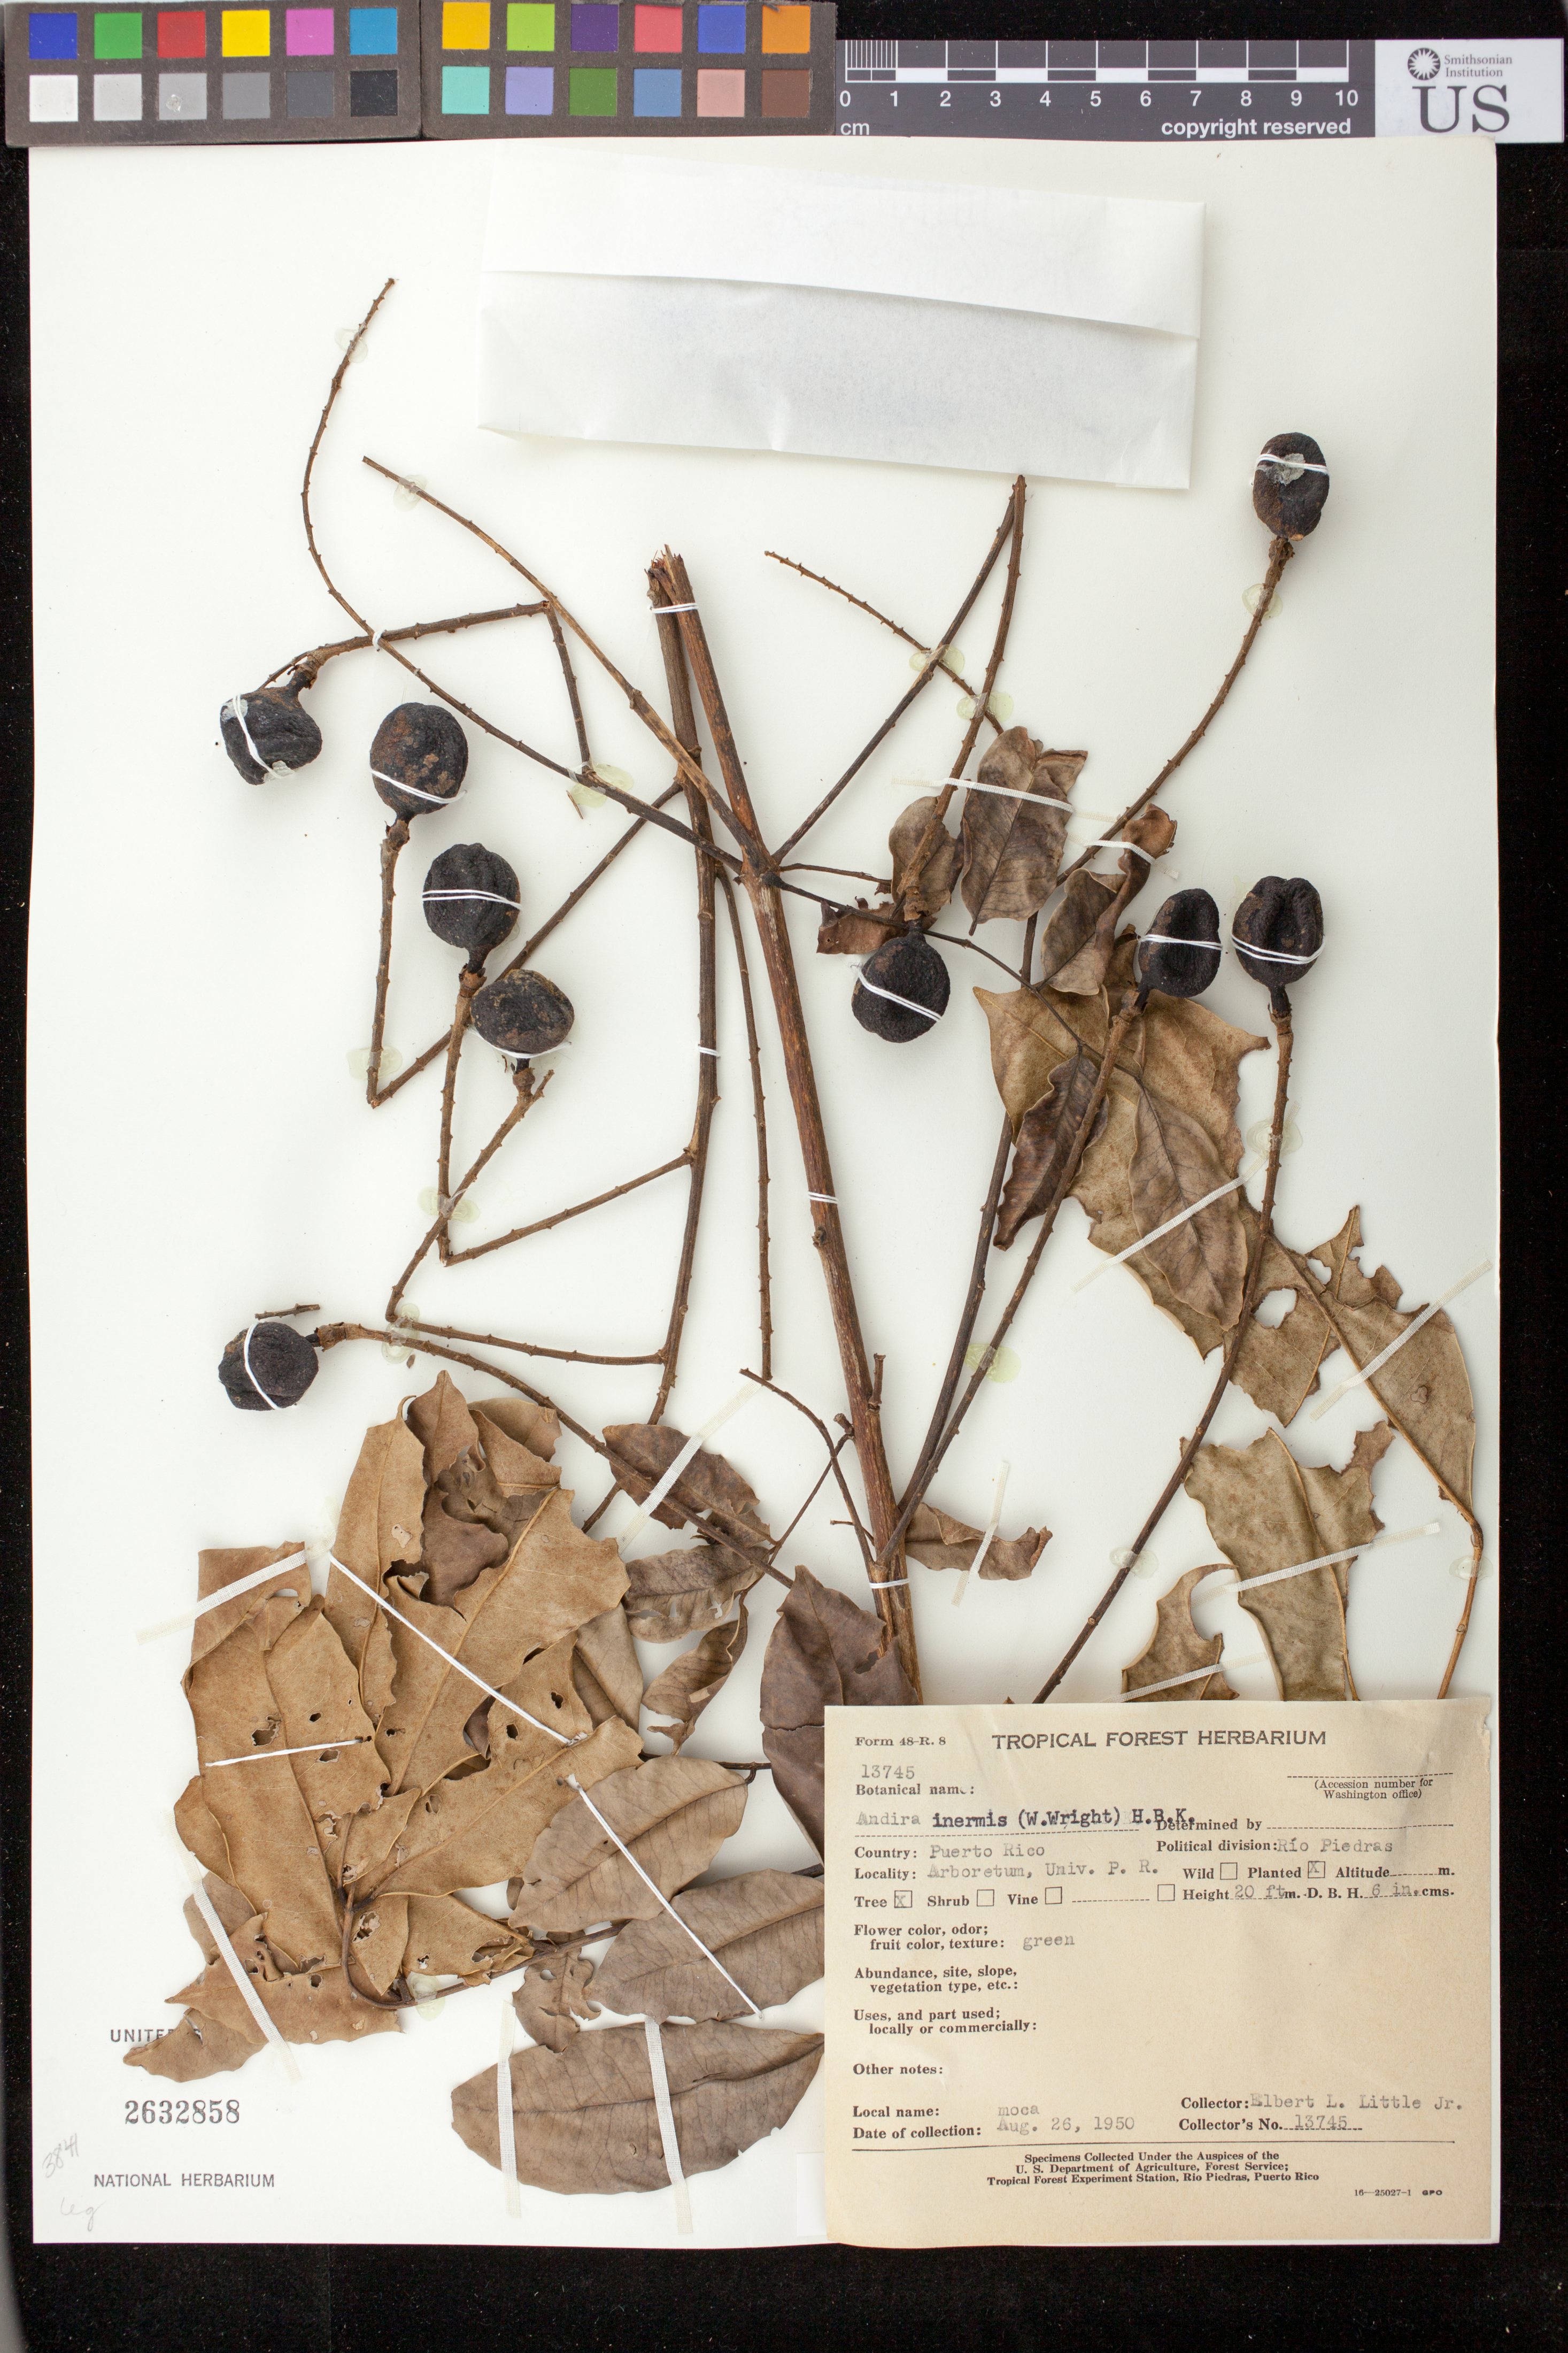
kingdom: Plantae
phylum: Tracheophyta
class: Magnoliopsida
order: Fabales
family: Fabaceae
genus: Andira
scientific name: Andira inermis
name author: (W. Wright) Kunth ex DC.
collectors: E. L. Little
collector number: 13745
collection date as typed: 26 Aug 1950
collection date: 1950-08-26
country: Puerto Rico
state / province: Rio Piedras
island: Greater Antilles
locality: Arboretum, Univ. P.R.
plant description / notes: Common name: moca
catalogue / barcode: US 2632858